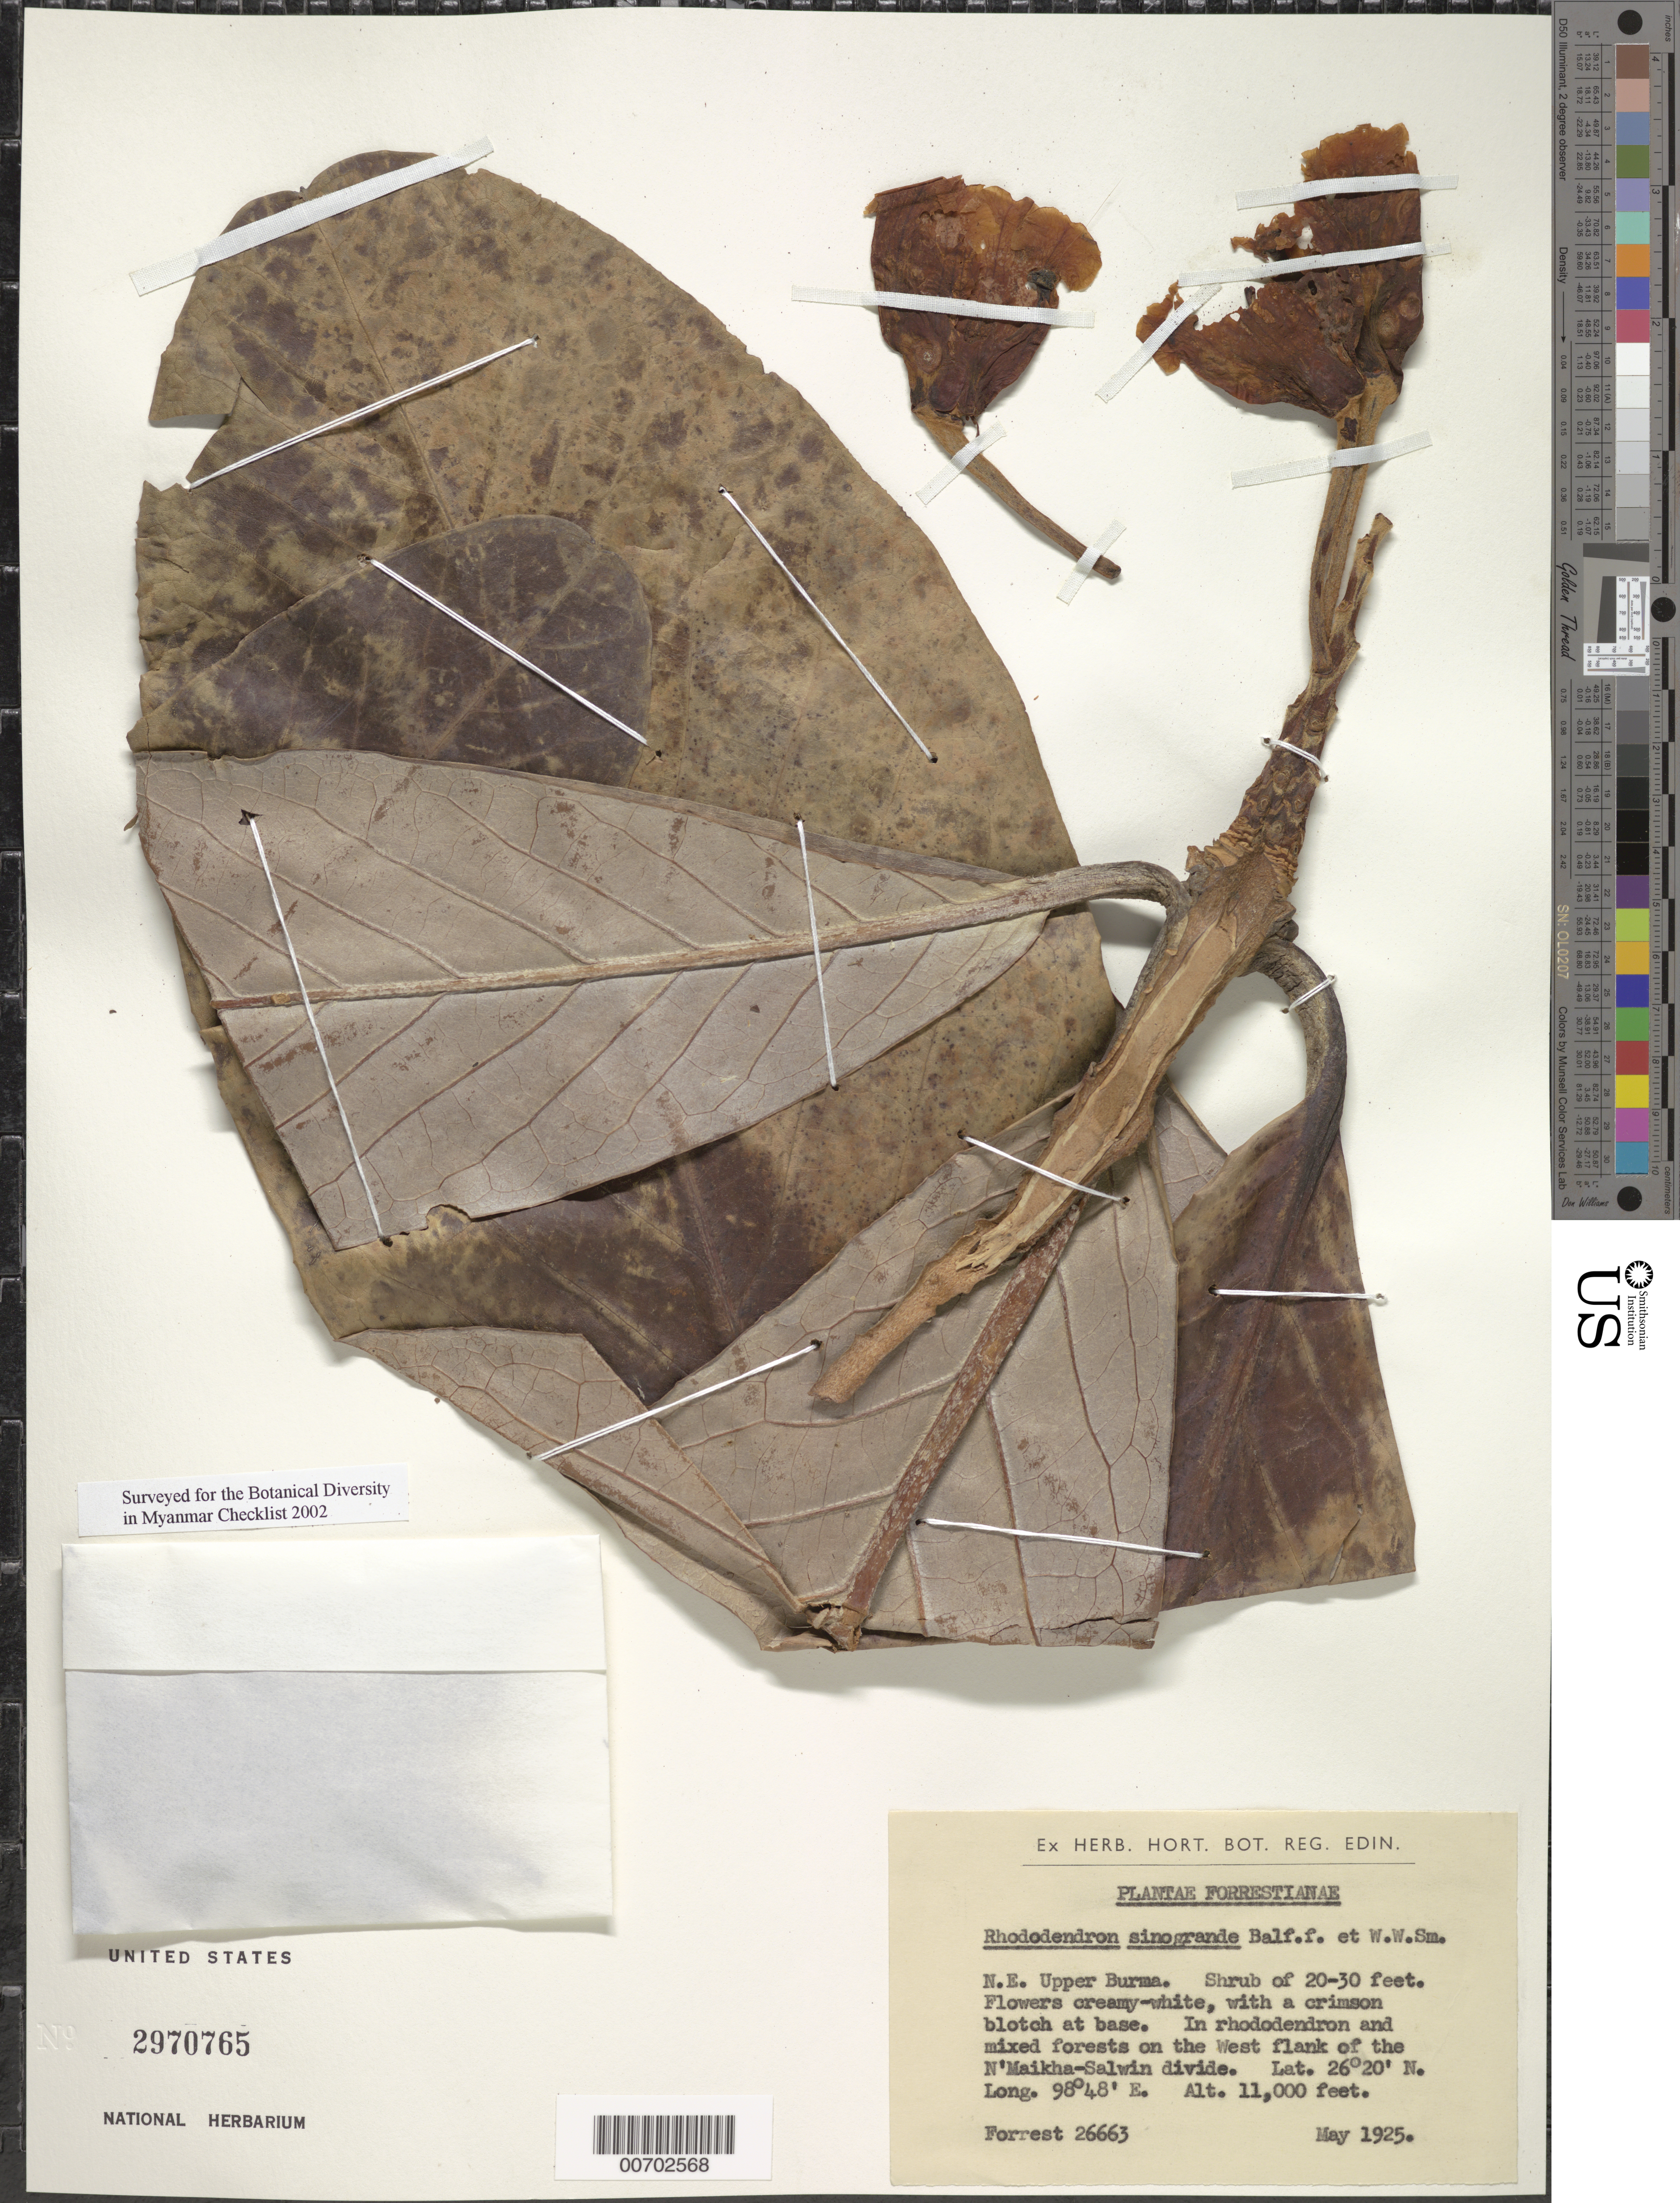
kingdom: Plantae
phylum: Tracheophyta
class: Magnoliopsida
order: Ericales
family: Ericaceae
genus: Rhododendron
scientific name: Rhododendron sinogrande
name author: Balf. f. & W.W. Sm.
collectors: G. Forrest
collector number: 26663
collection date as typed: May 1925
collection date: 1925-05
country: Myanmar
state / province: Kachin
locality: N'Maikha-Salwin Divide, W flank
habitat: In Rhododendron and mixed forests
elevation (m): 3353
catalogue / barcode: US 2970765